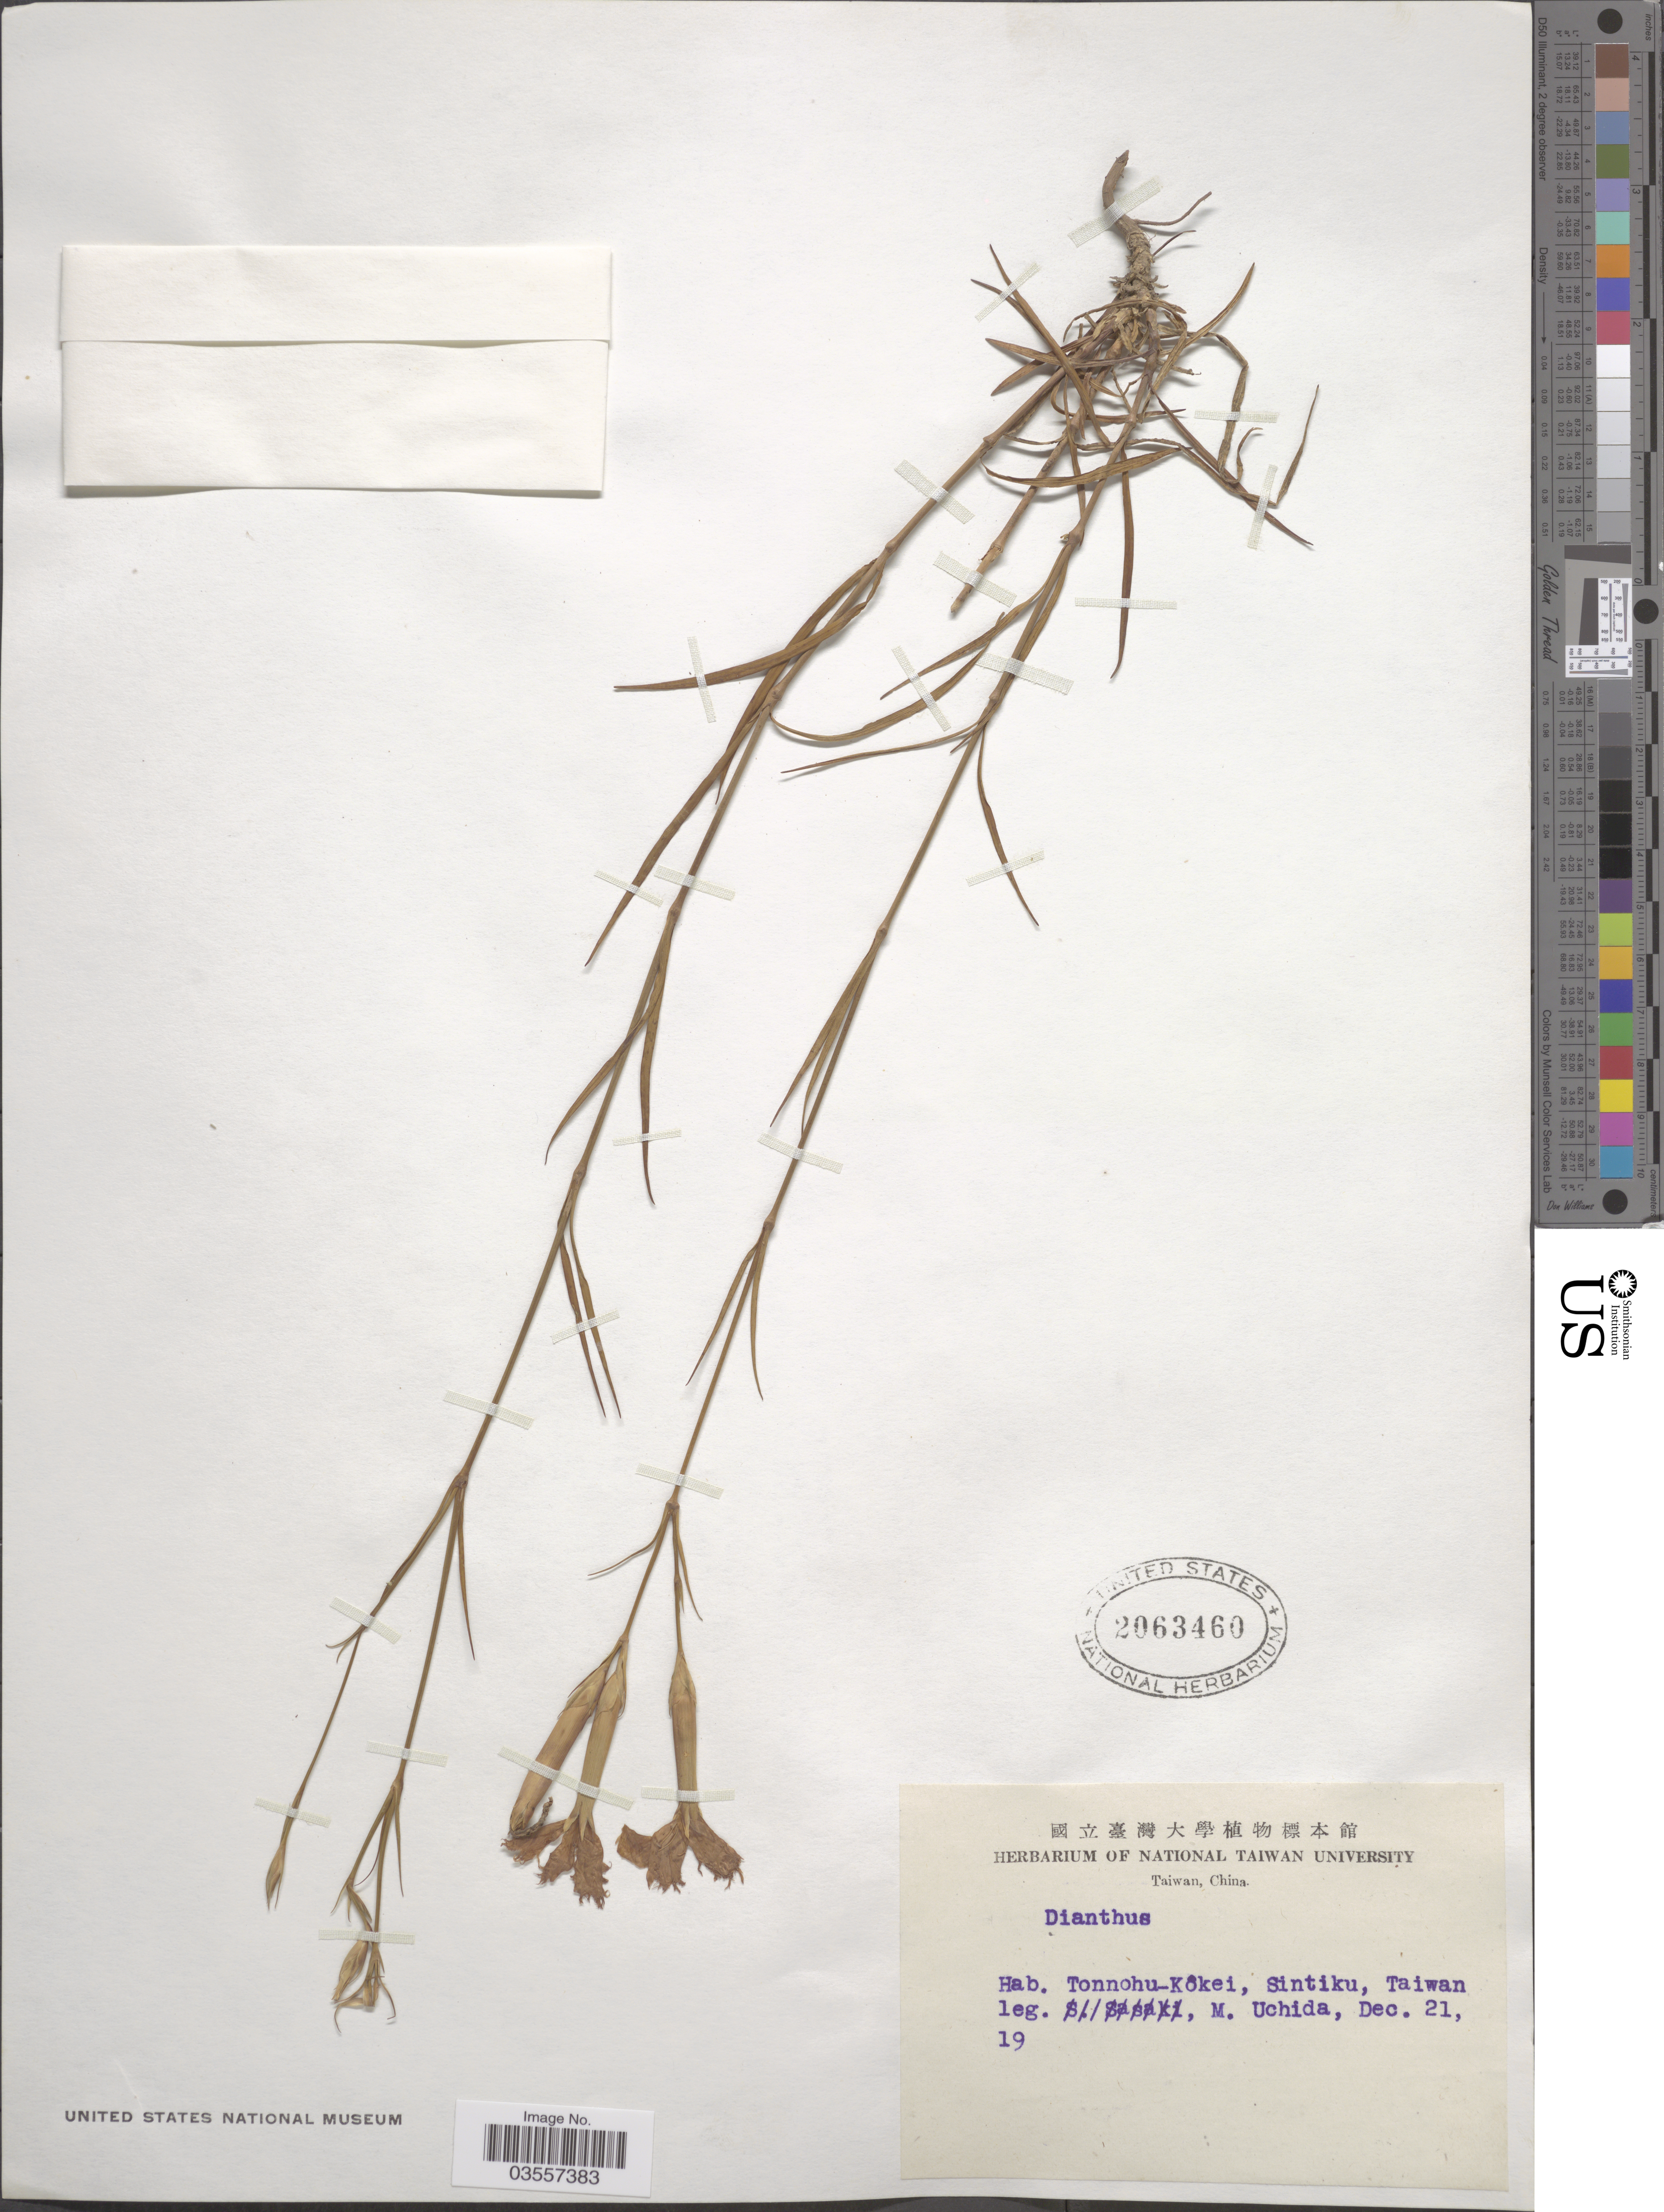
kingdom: Plantae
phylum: Tracheophyta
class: Magnoliopsida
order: Caryophyllales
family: Caryophyllaceae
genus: Dianthus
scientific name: Dianthus sp.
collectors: M. Uchida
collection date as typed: Transcribed d/m/y: 21/12/19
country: Taiwan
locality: Tonnohu-Kôkei, Sintiku.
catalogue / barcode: US 2063460